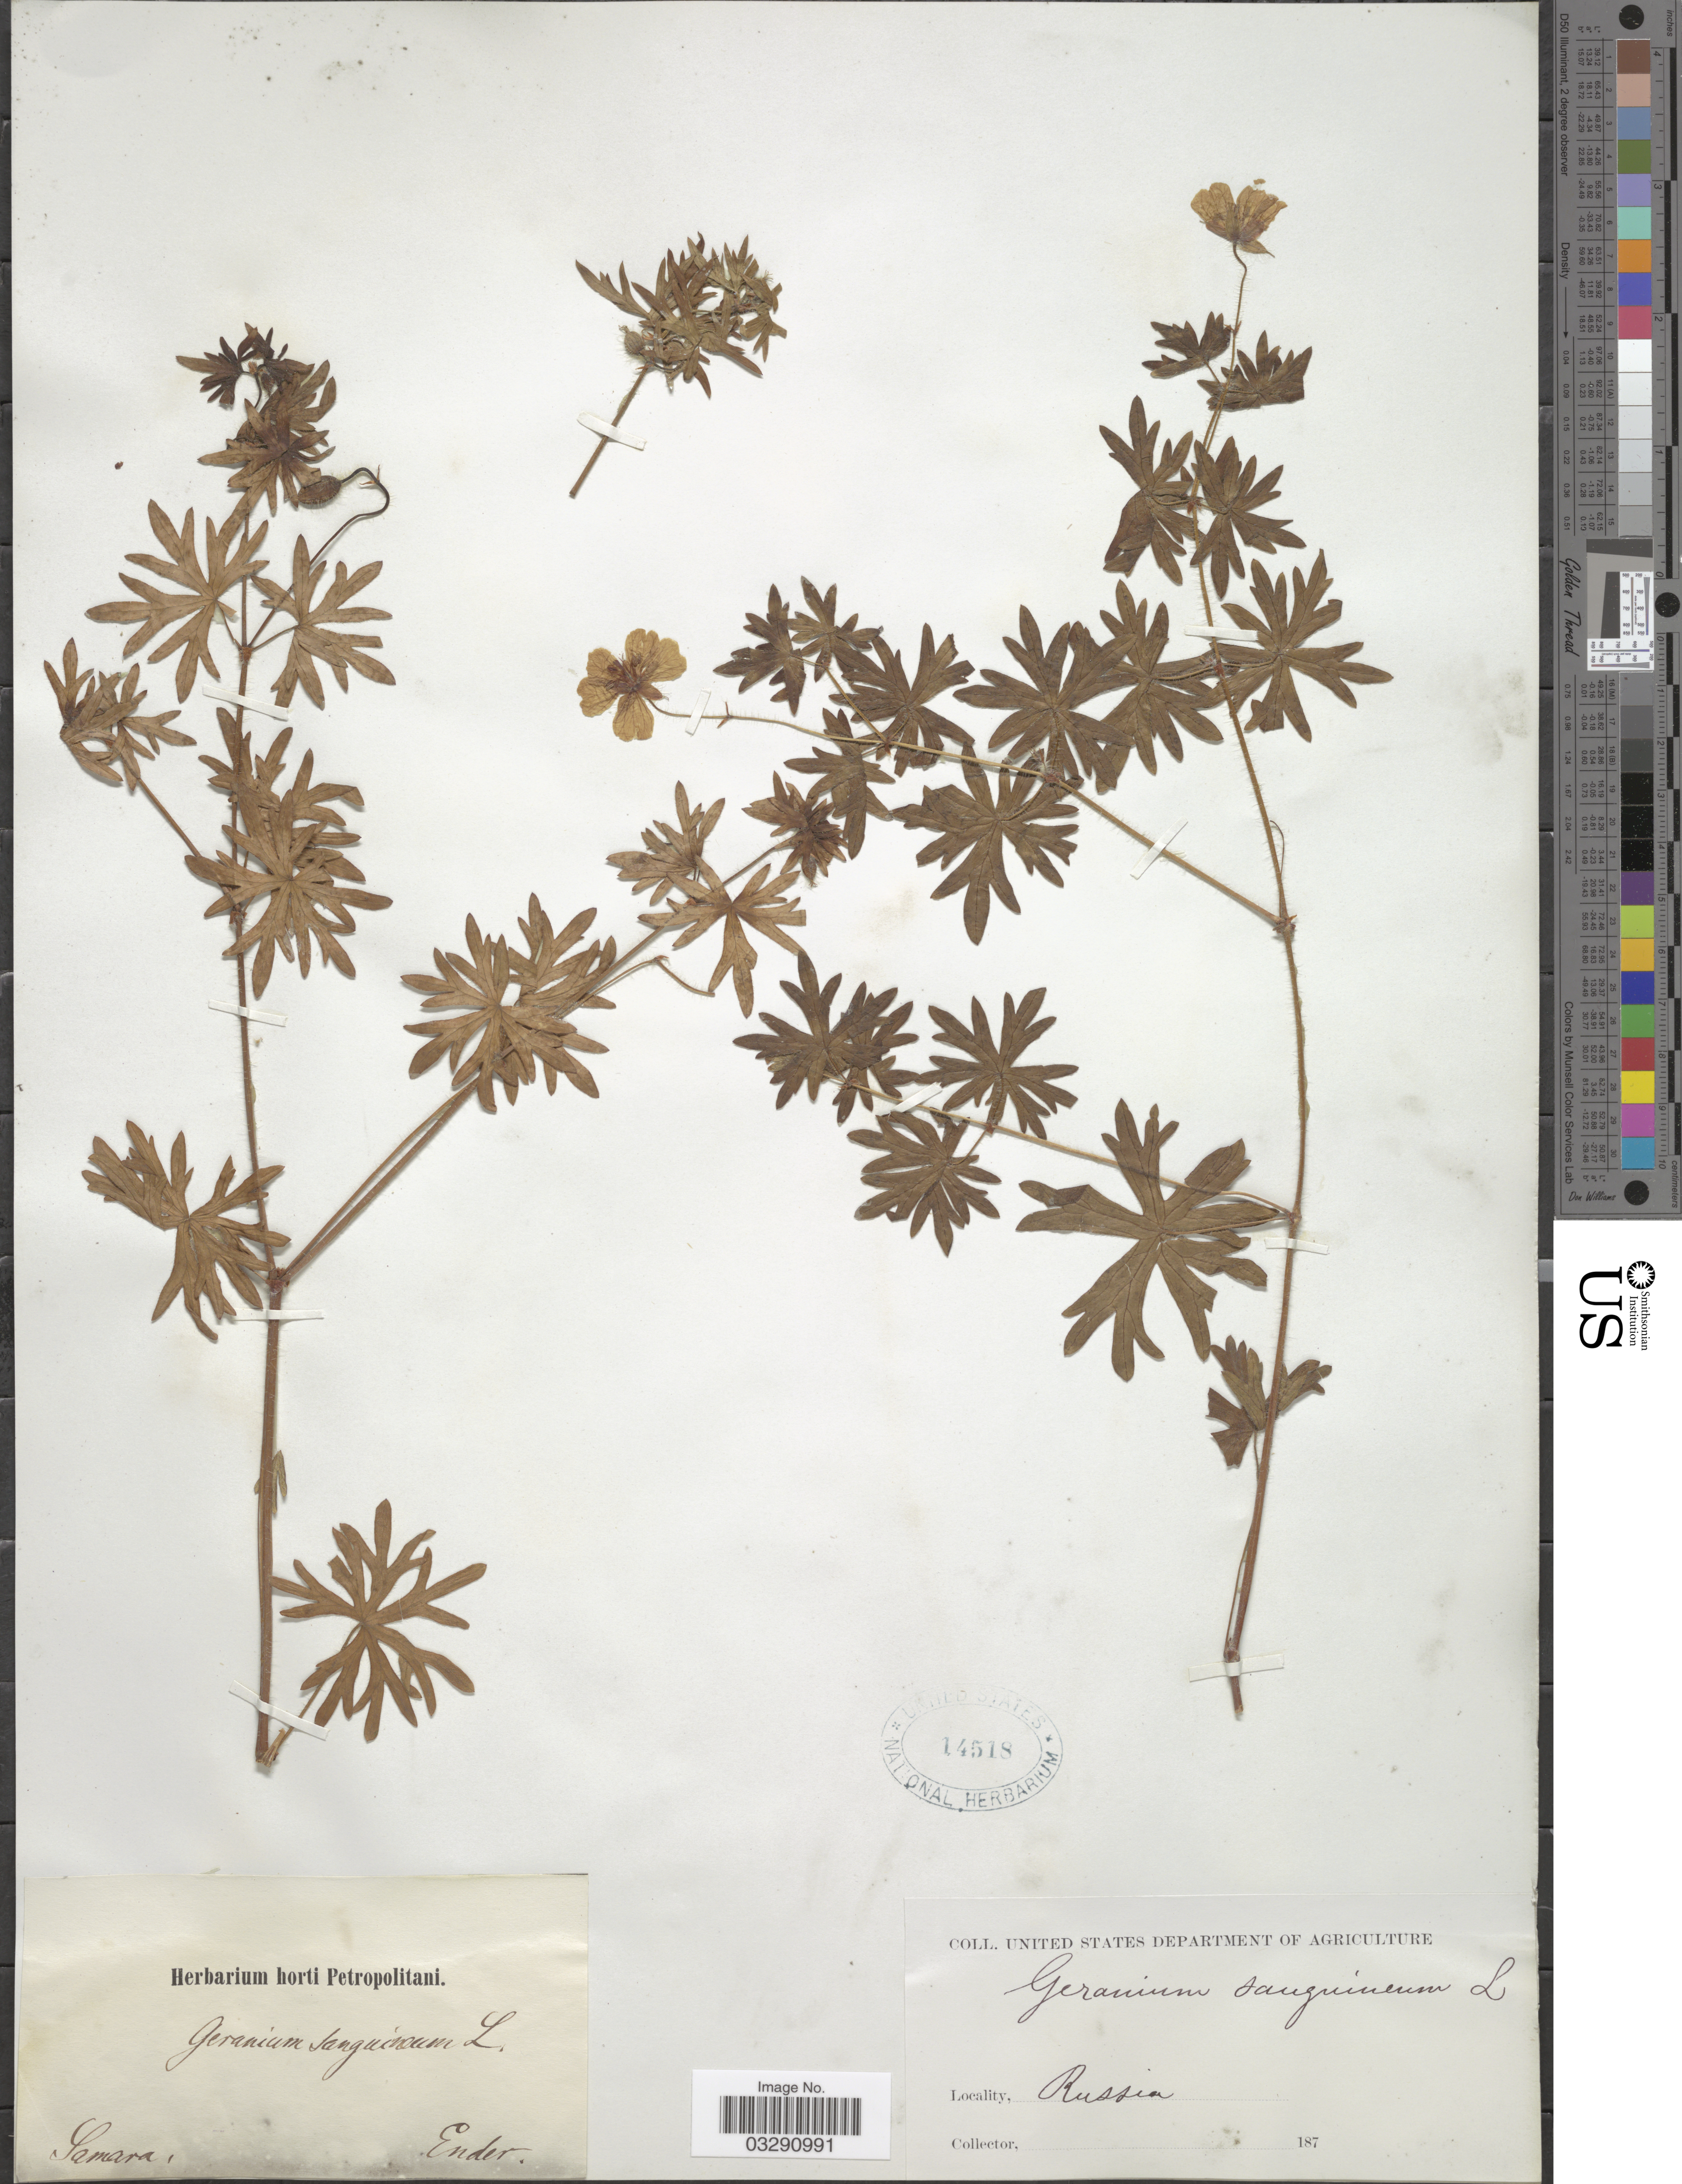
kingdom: Plantae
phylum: Tracheophyta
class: Magnoliopsida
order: Geraniales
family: Geraniaceae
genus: Geranium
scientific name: Geranium sanguineum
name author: L.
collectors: Ender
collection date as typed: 187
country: Russian Federation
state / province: Samara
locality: Samara.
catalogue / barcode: US 14518